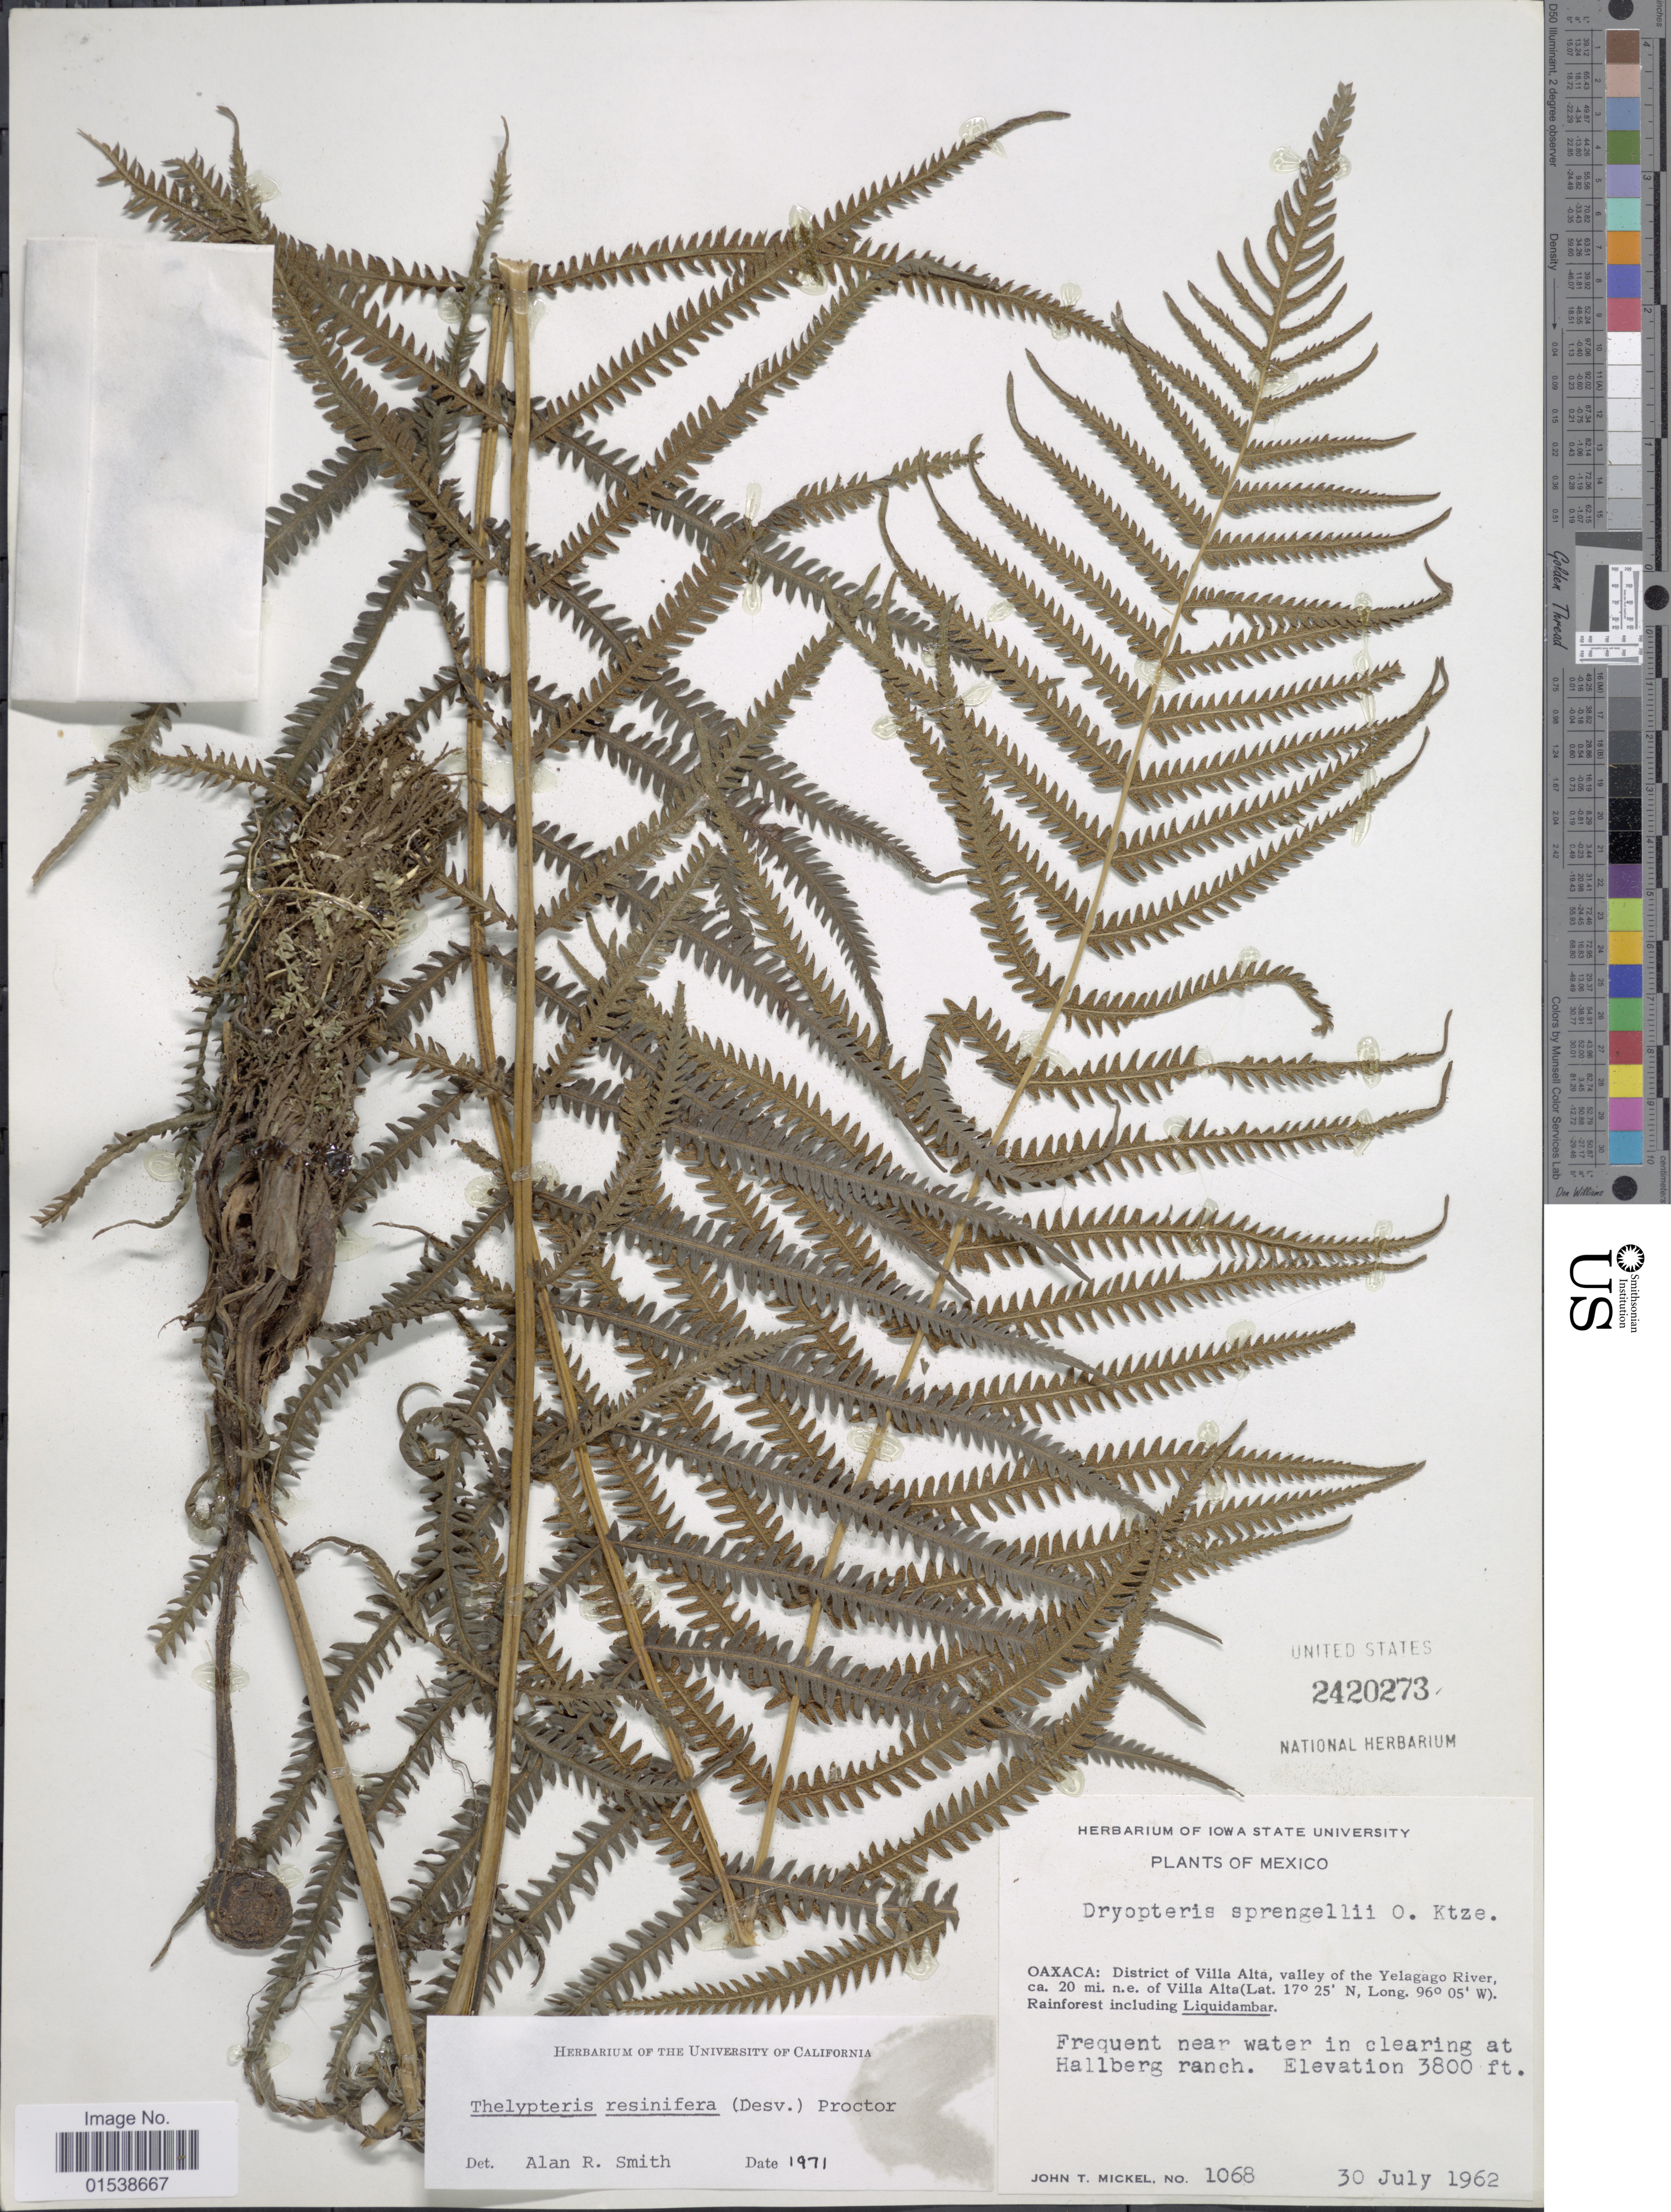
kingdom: Plantae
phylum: Tracheophyta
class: Polypodiopsida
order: Polypodiales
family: Thelypteridaceae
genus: Amauropelta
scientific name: Amauropelta resinifera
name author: (Desv.) Pic. Serm.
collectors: J. T. Mickel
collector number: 1068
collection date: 1962-07-30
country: Mexico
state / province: Oaxaca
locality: Oaxaca: District of Villa Alta, valley of the Yelagago River, ca. 20 mi. n.e. of Villa Alta, at Hallberg ranch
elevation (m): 1158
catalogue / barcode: US 2420273